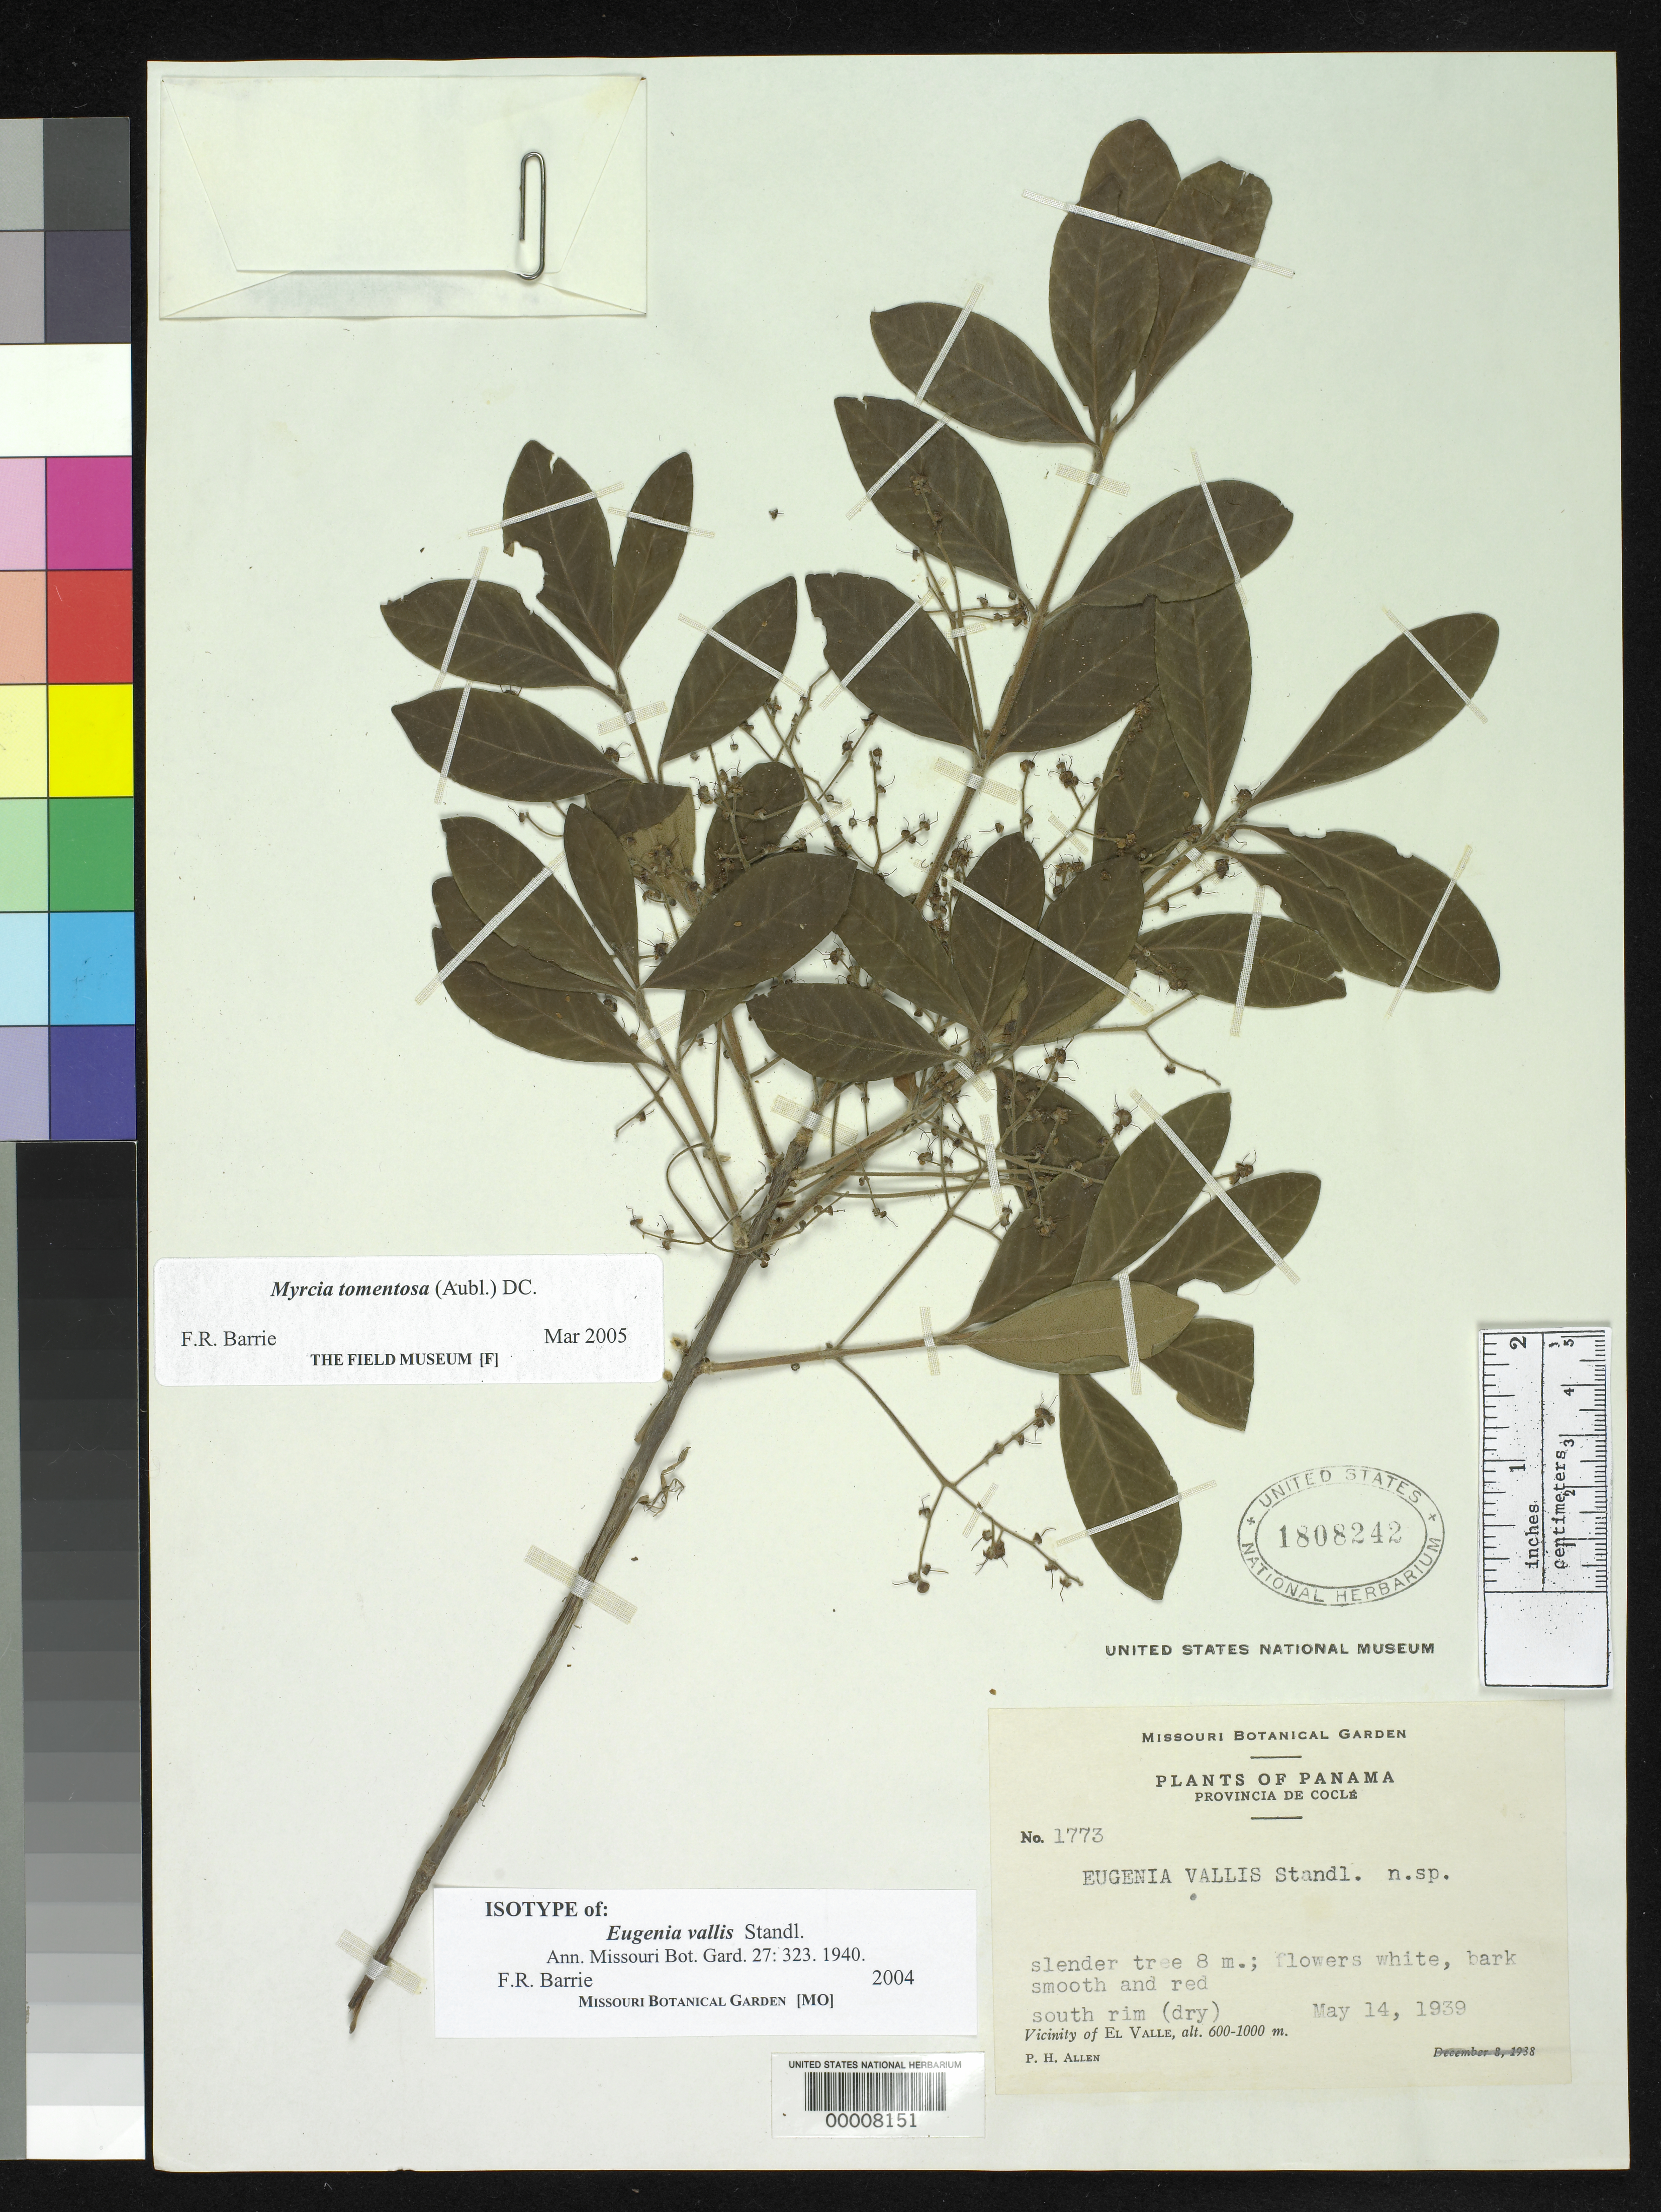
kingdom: Plantae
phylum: Tracheophyta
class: Magnoliopsida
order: Myrtales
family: Myrtaceae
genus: Eugenia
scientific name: Eugenia vallis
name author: Standl. in Woodson & Schery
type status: Isotype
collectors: P. H. Allen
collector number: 1773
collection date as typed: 14 May 1939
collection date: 1939-05-14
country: Panama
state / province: Coclé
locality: Vicinity of el Valley.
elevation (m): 600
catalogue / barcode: US 1808242